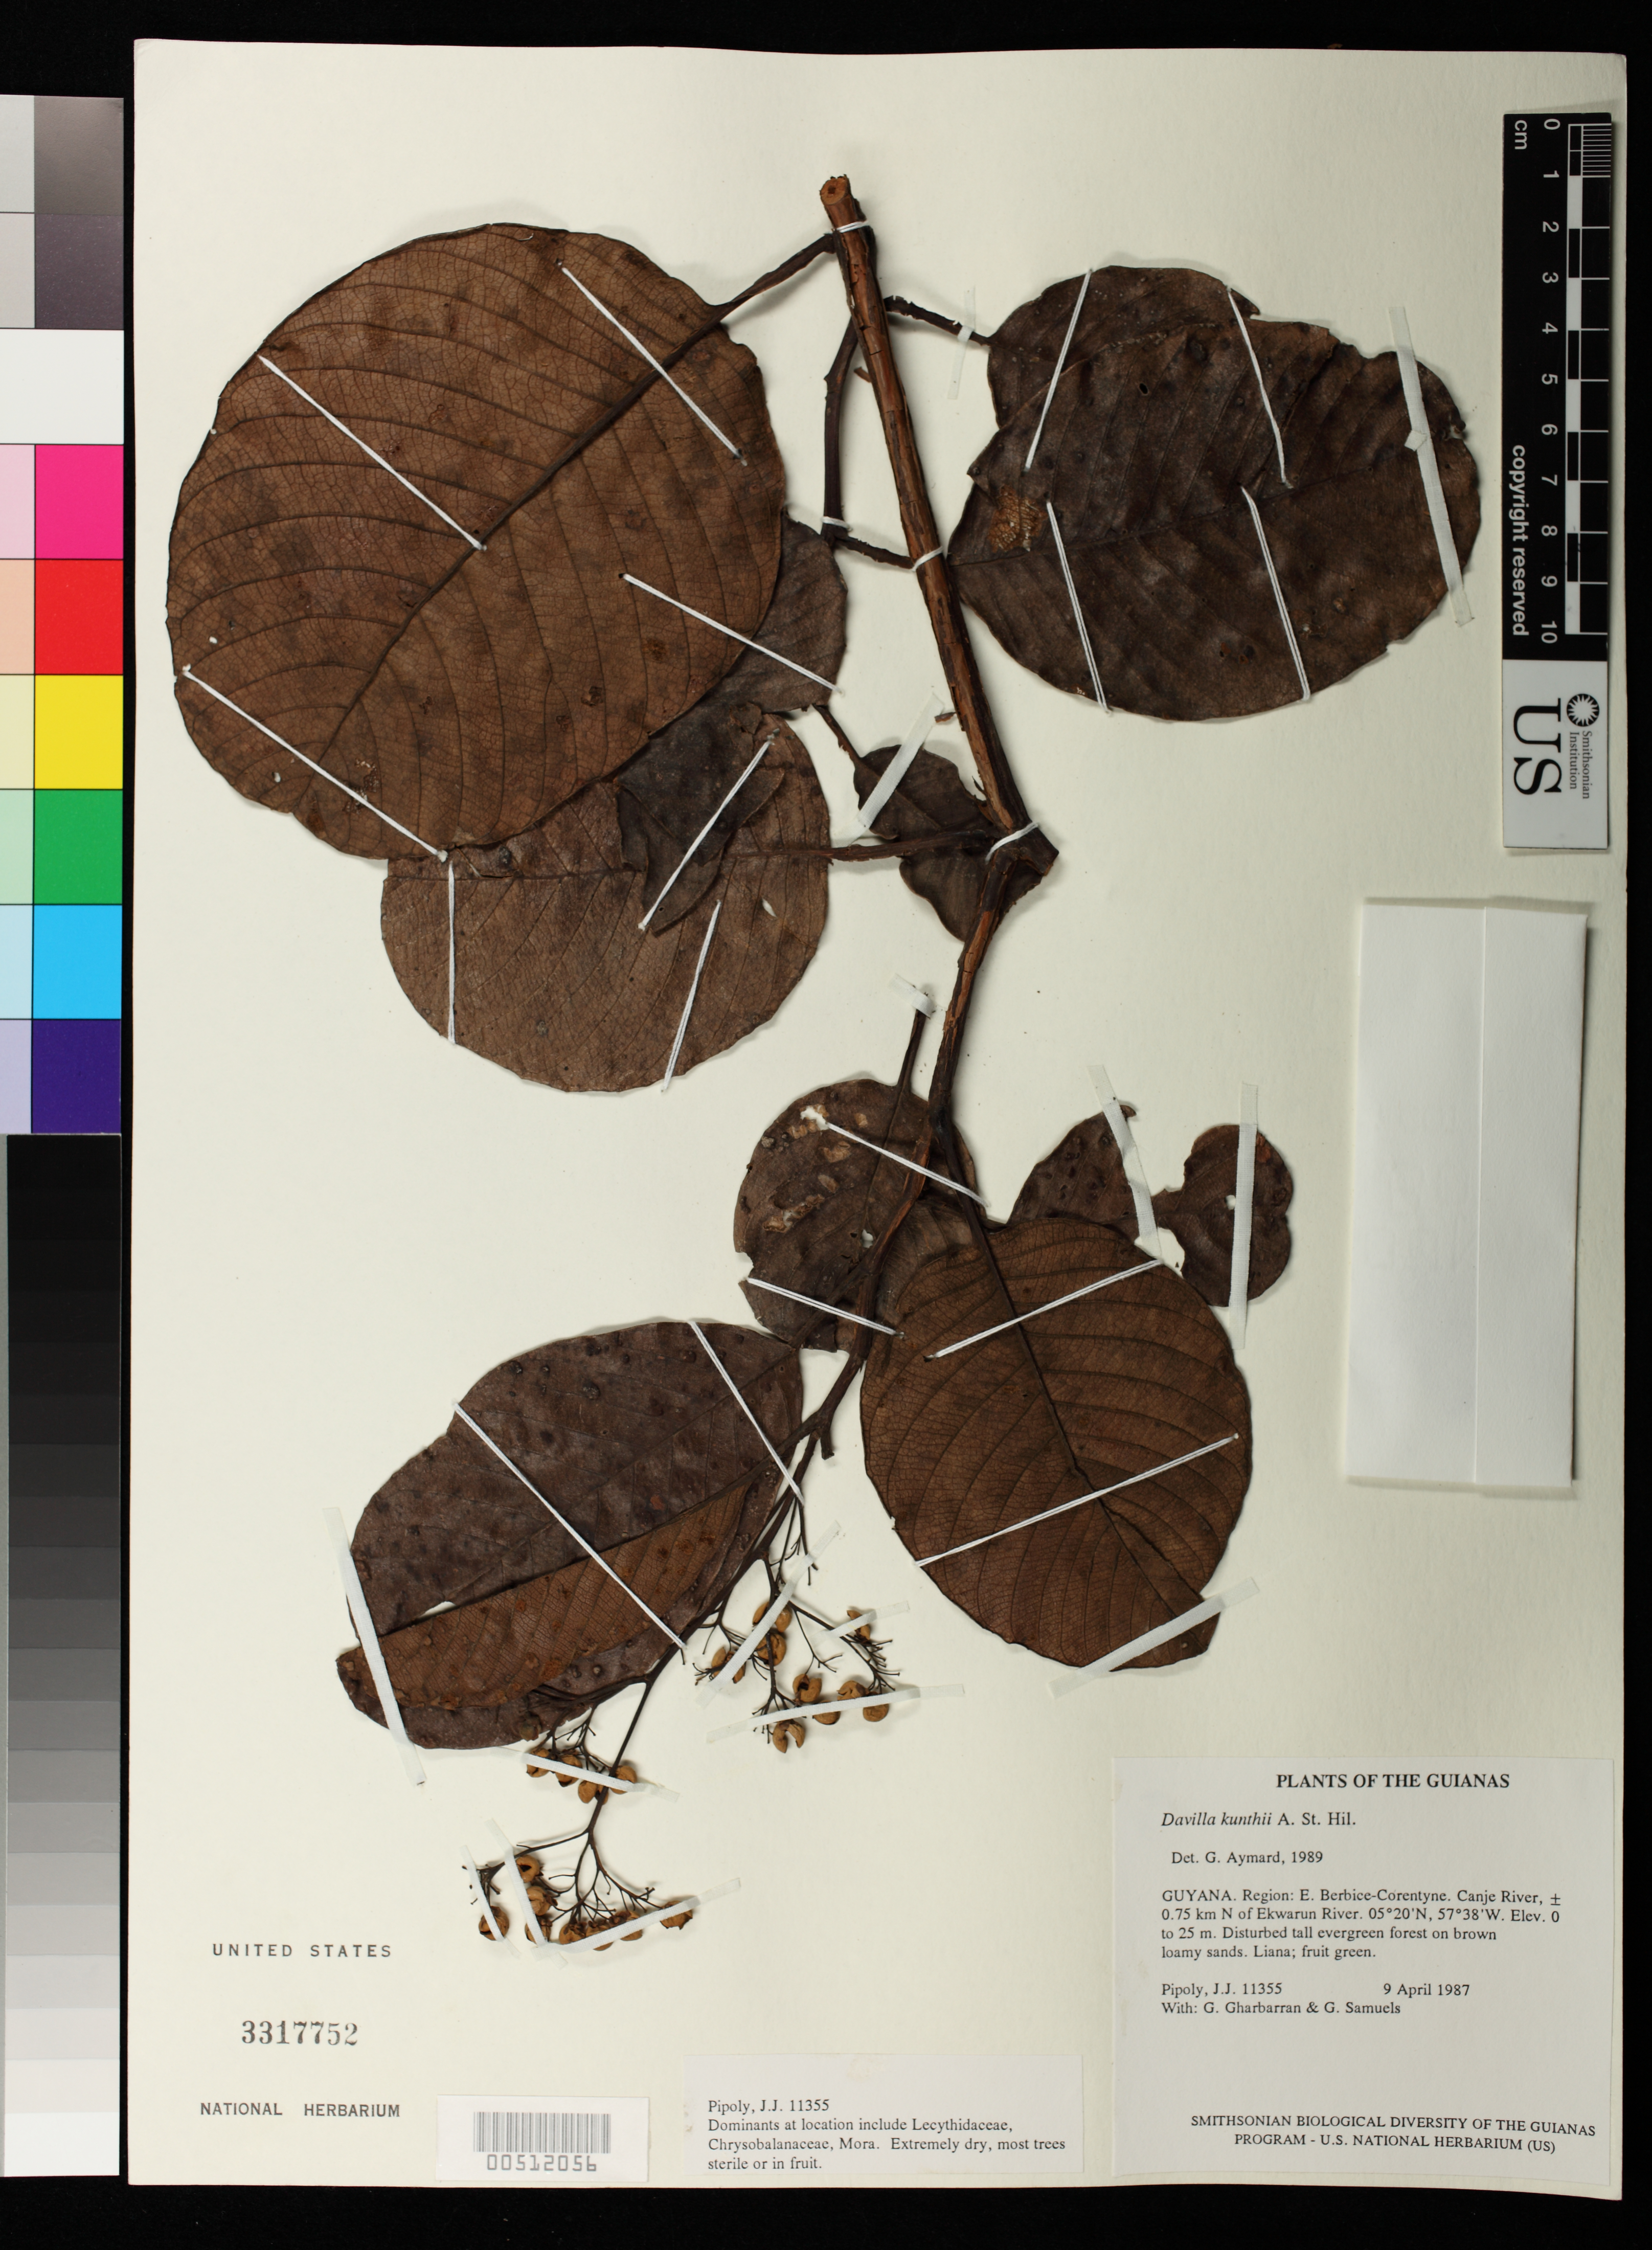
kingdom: Plantae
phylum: Tracheophyta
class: Magnoliopsida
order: Dilleniales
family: Dilleniaceae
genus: Davilla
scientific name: Davilla kunthii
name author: A. St.-Hil.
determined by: Aymard C., G. A., (PORT), Univ. Nac. Exp. de los Llanos Ezequiel Zamora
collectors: J. J. Pipoly, G. Gharbarran & G. Samuels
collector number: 11355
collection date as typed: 9 April 1987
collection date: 1987-04-09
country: Guyana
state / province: E. Berbice-Corentyne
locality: Canje River, ± 0.75 km N of Ekwarun River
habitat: Disturbed tall evergreen forest on brown loamy sands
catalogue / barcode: US 3317752